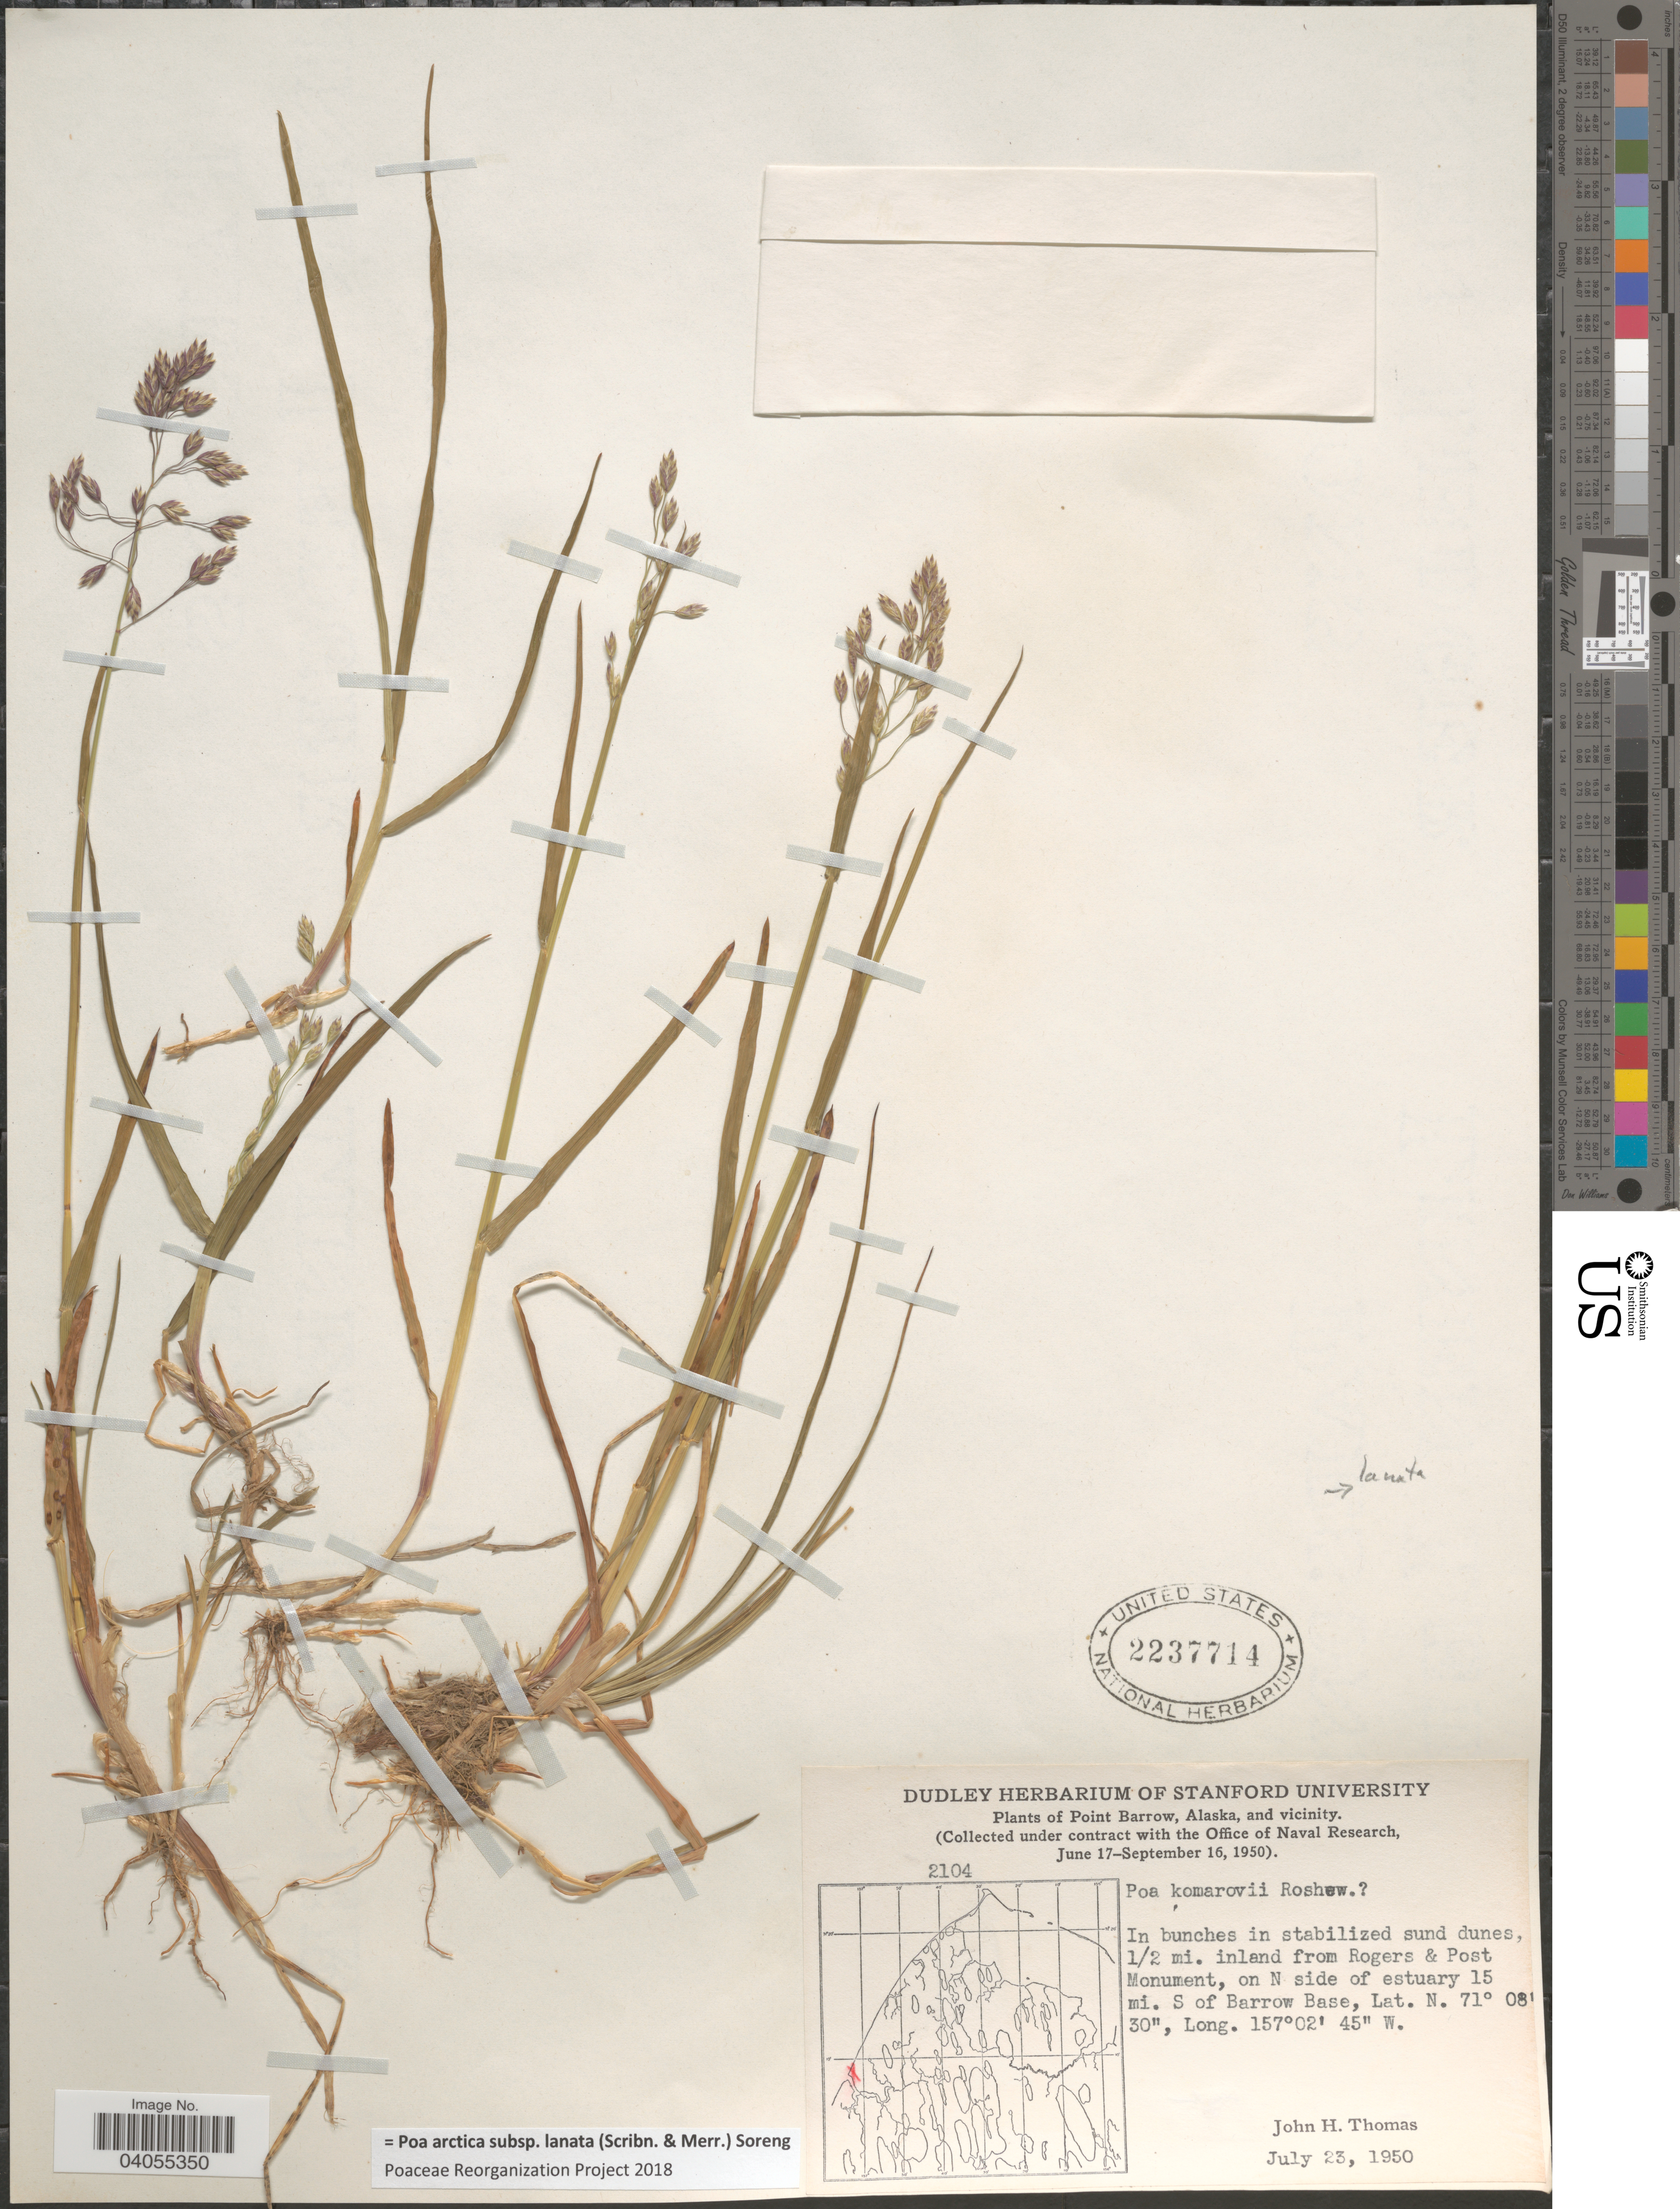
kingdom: Plantae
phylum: Tracheophyta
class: Liliopsida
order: Poales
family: Poaceae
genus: Poa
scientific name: Poa arctica subsp. lanata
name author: (Scribn. & Merr.) Soreng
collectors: J. H. Thomas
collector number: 2104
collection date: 1950-07-23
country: United States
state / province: Alaska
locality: Point Barrow, and vicinity. In bunches in stabilized sund dunes, ½ mi. inland from Rogers & Post Monument, on N side of estuary 15 mi. S of Barrow Base.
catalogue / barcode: US 2237714